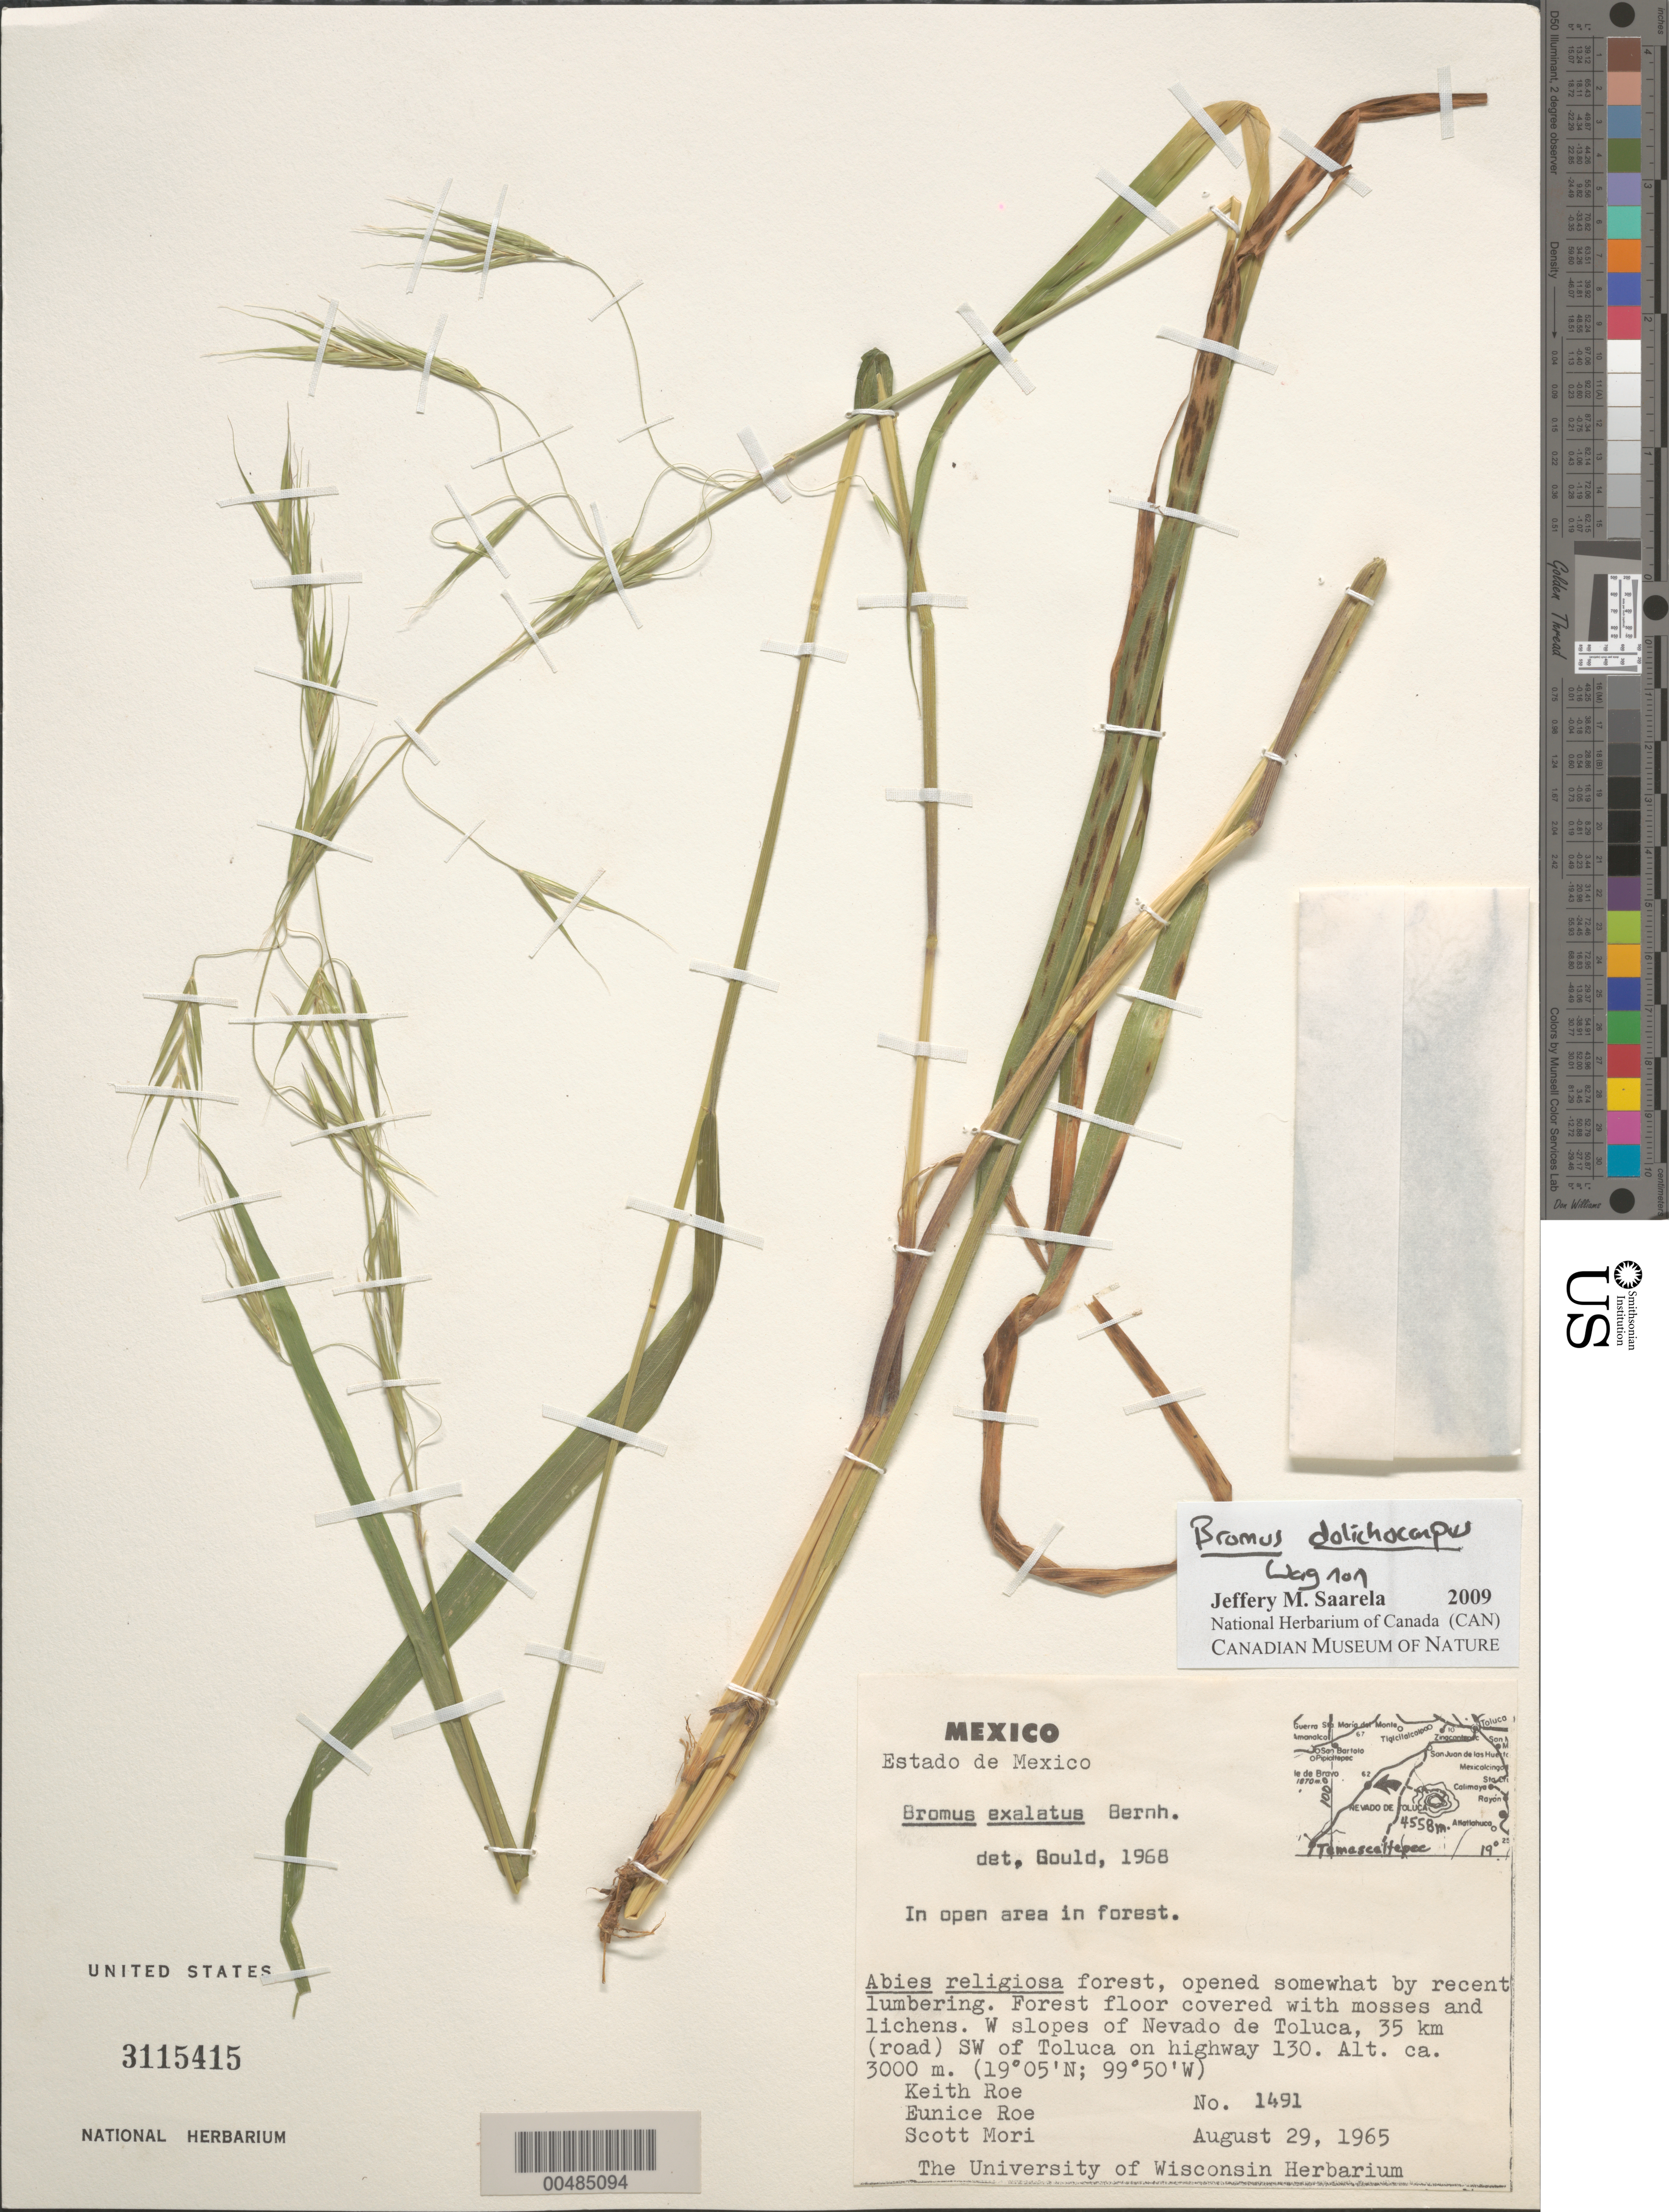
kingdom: Plantae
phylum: Tracheophyta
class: Liliopsida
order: Poales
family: Poaceae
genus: Bromus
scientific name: Bromus dolichocarpus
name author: Wagnon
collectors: K. E. Roe, E. Roe & S. Mori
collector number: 1491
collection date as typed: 29 Aug 1965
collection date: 1965-08-29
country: Mexico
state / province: México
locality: W slopes of Nevado de Toluca, 35 km (road) SW of Toluca on highway 130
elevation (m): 3000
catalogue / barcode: US 3115415